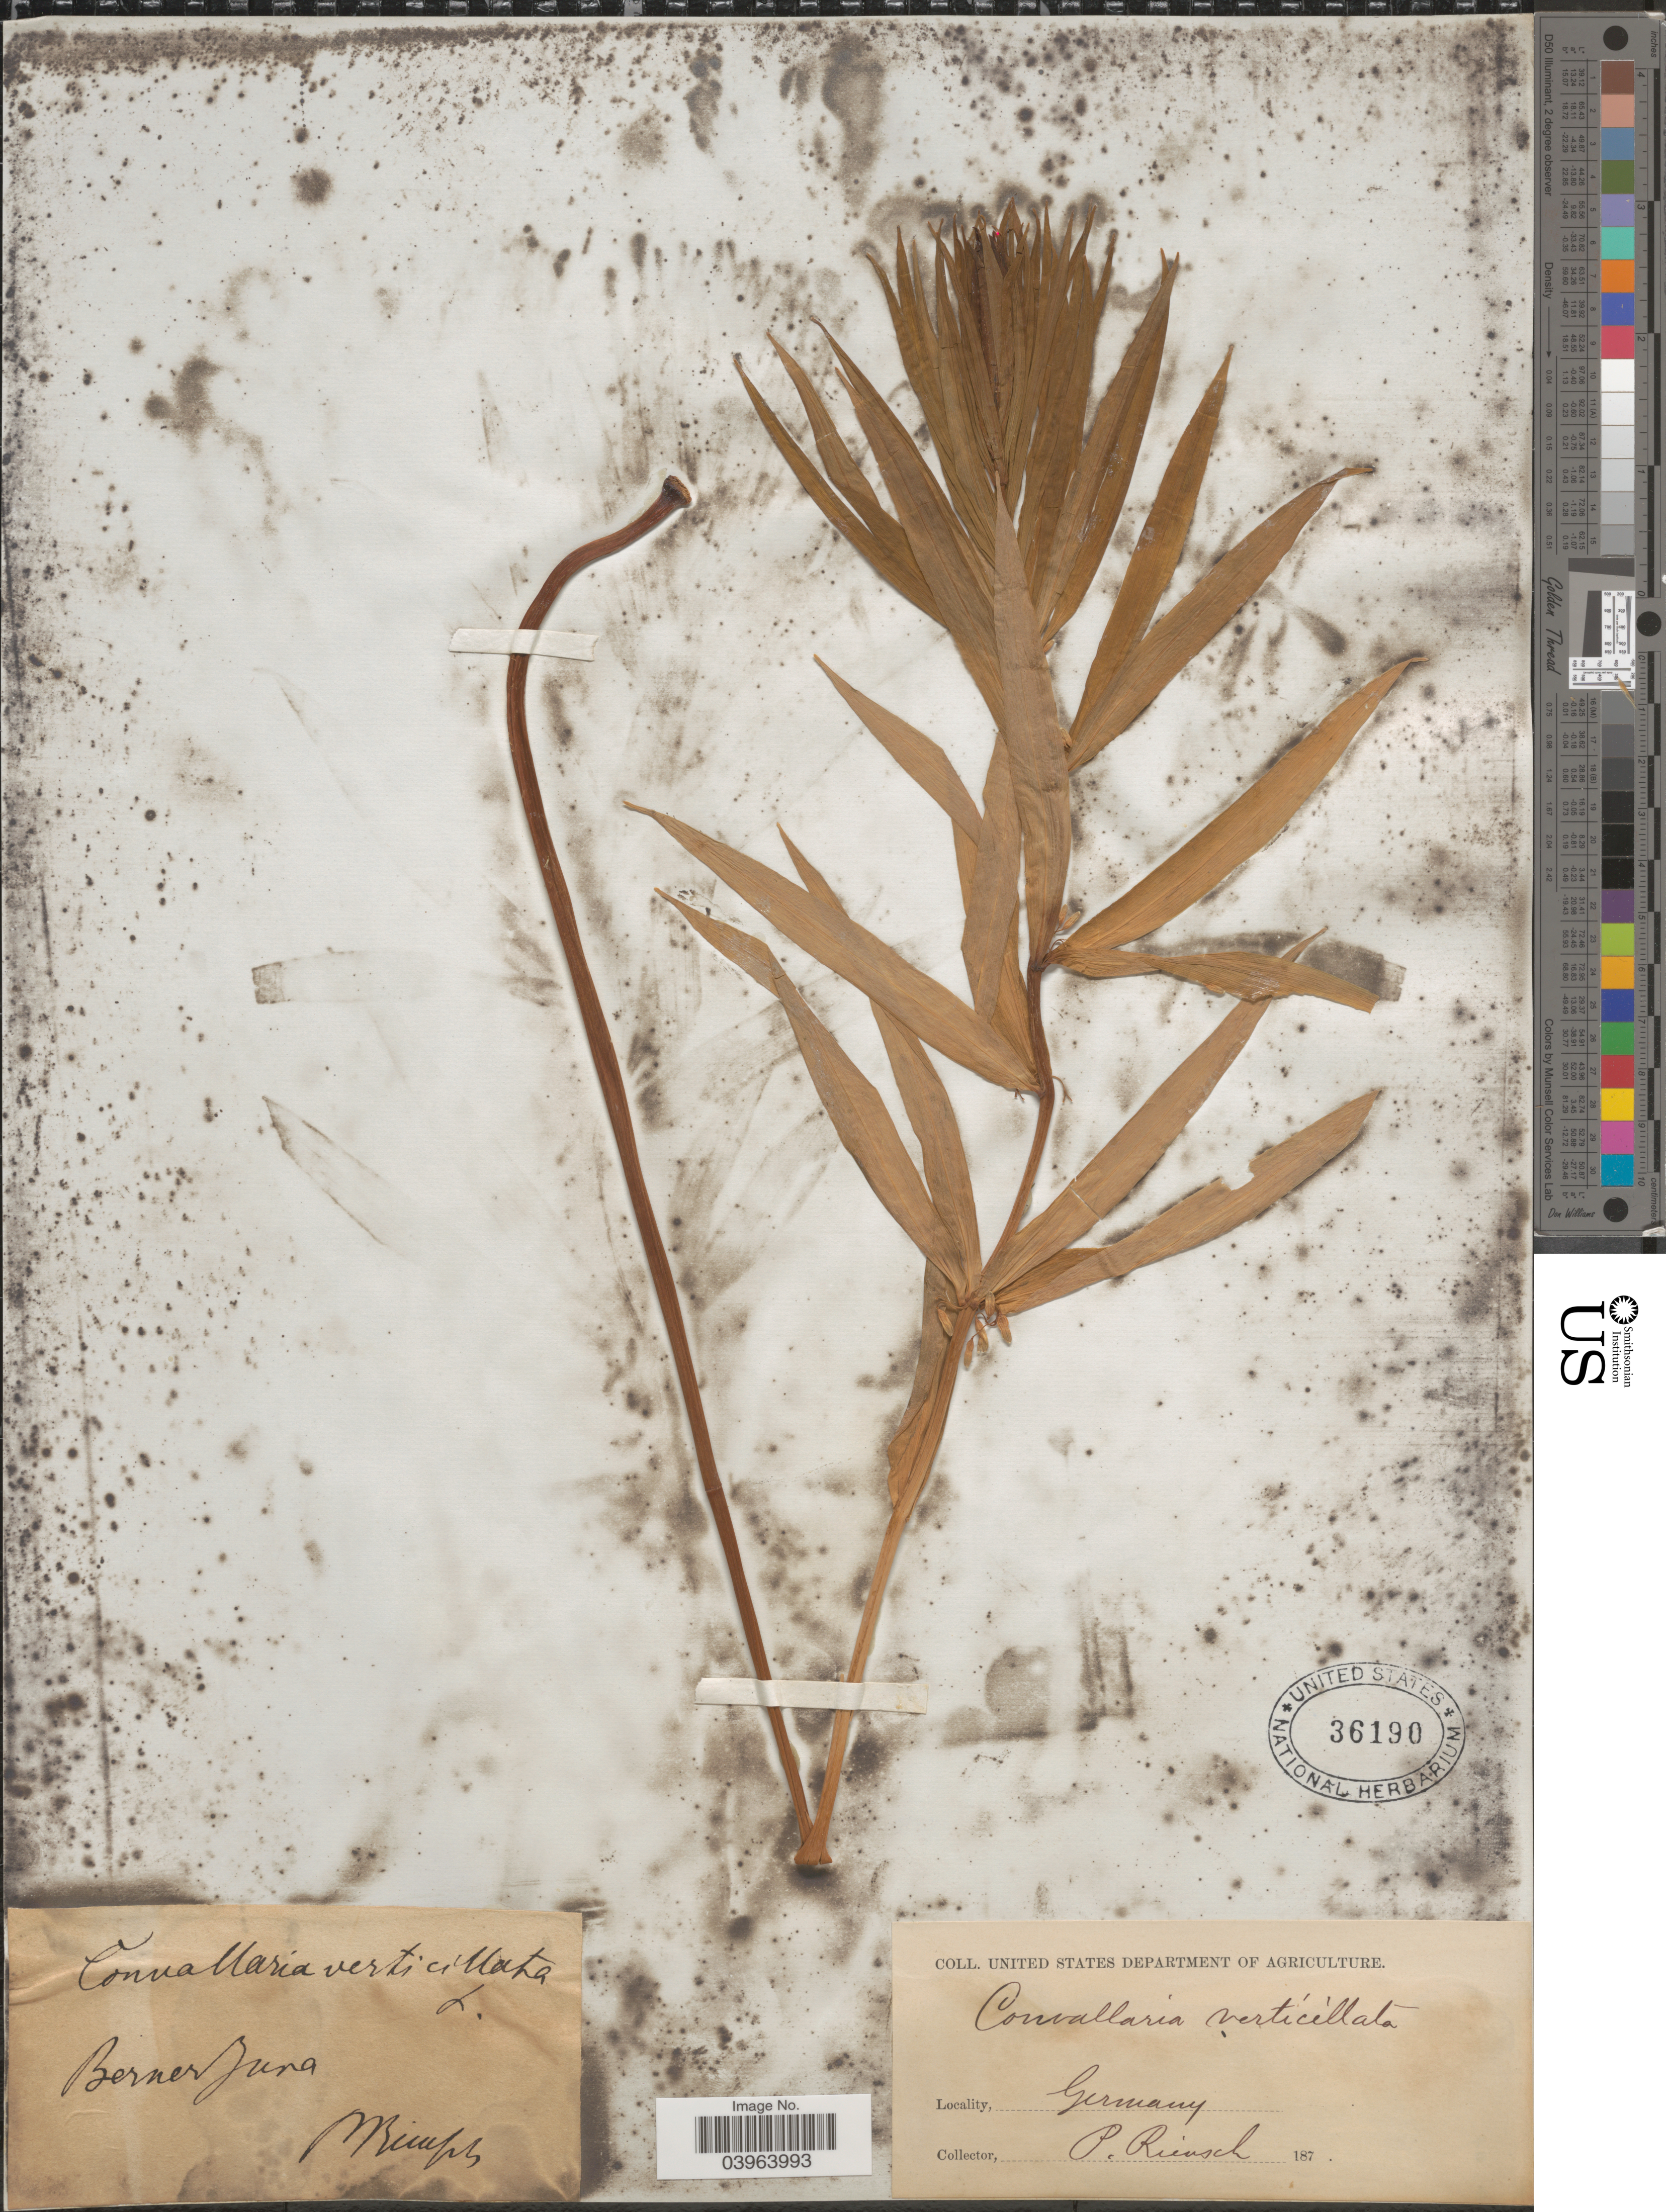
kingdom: Plantae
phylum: Tracheophyta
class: Liliopsida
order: Asparagales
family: Asparagaceae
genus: Polygonatum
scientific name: Polygonatum verticillatum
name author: (L.) All.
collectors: P. Reinsch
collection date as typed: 187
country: Switzerland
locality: Berner Jura.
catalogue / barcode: US 36190